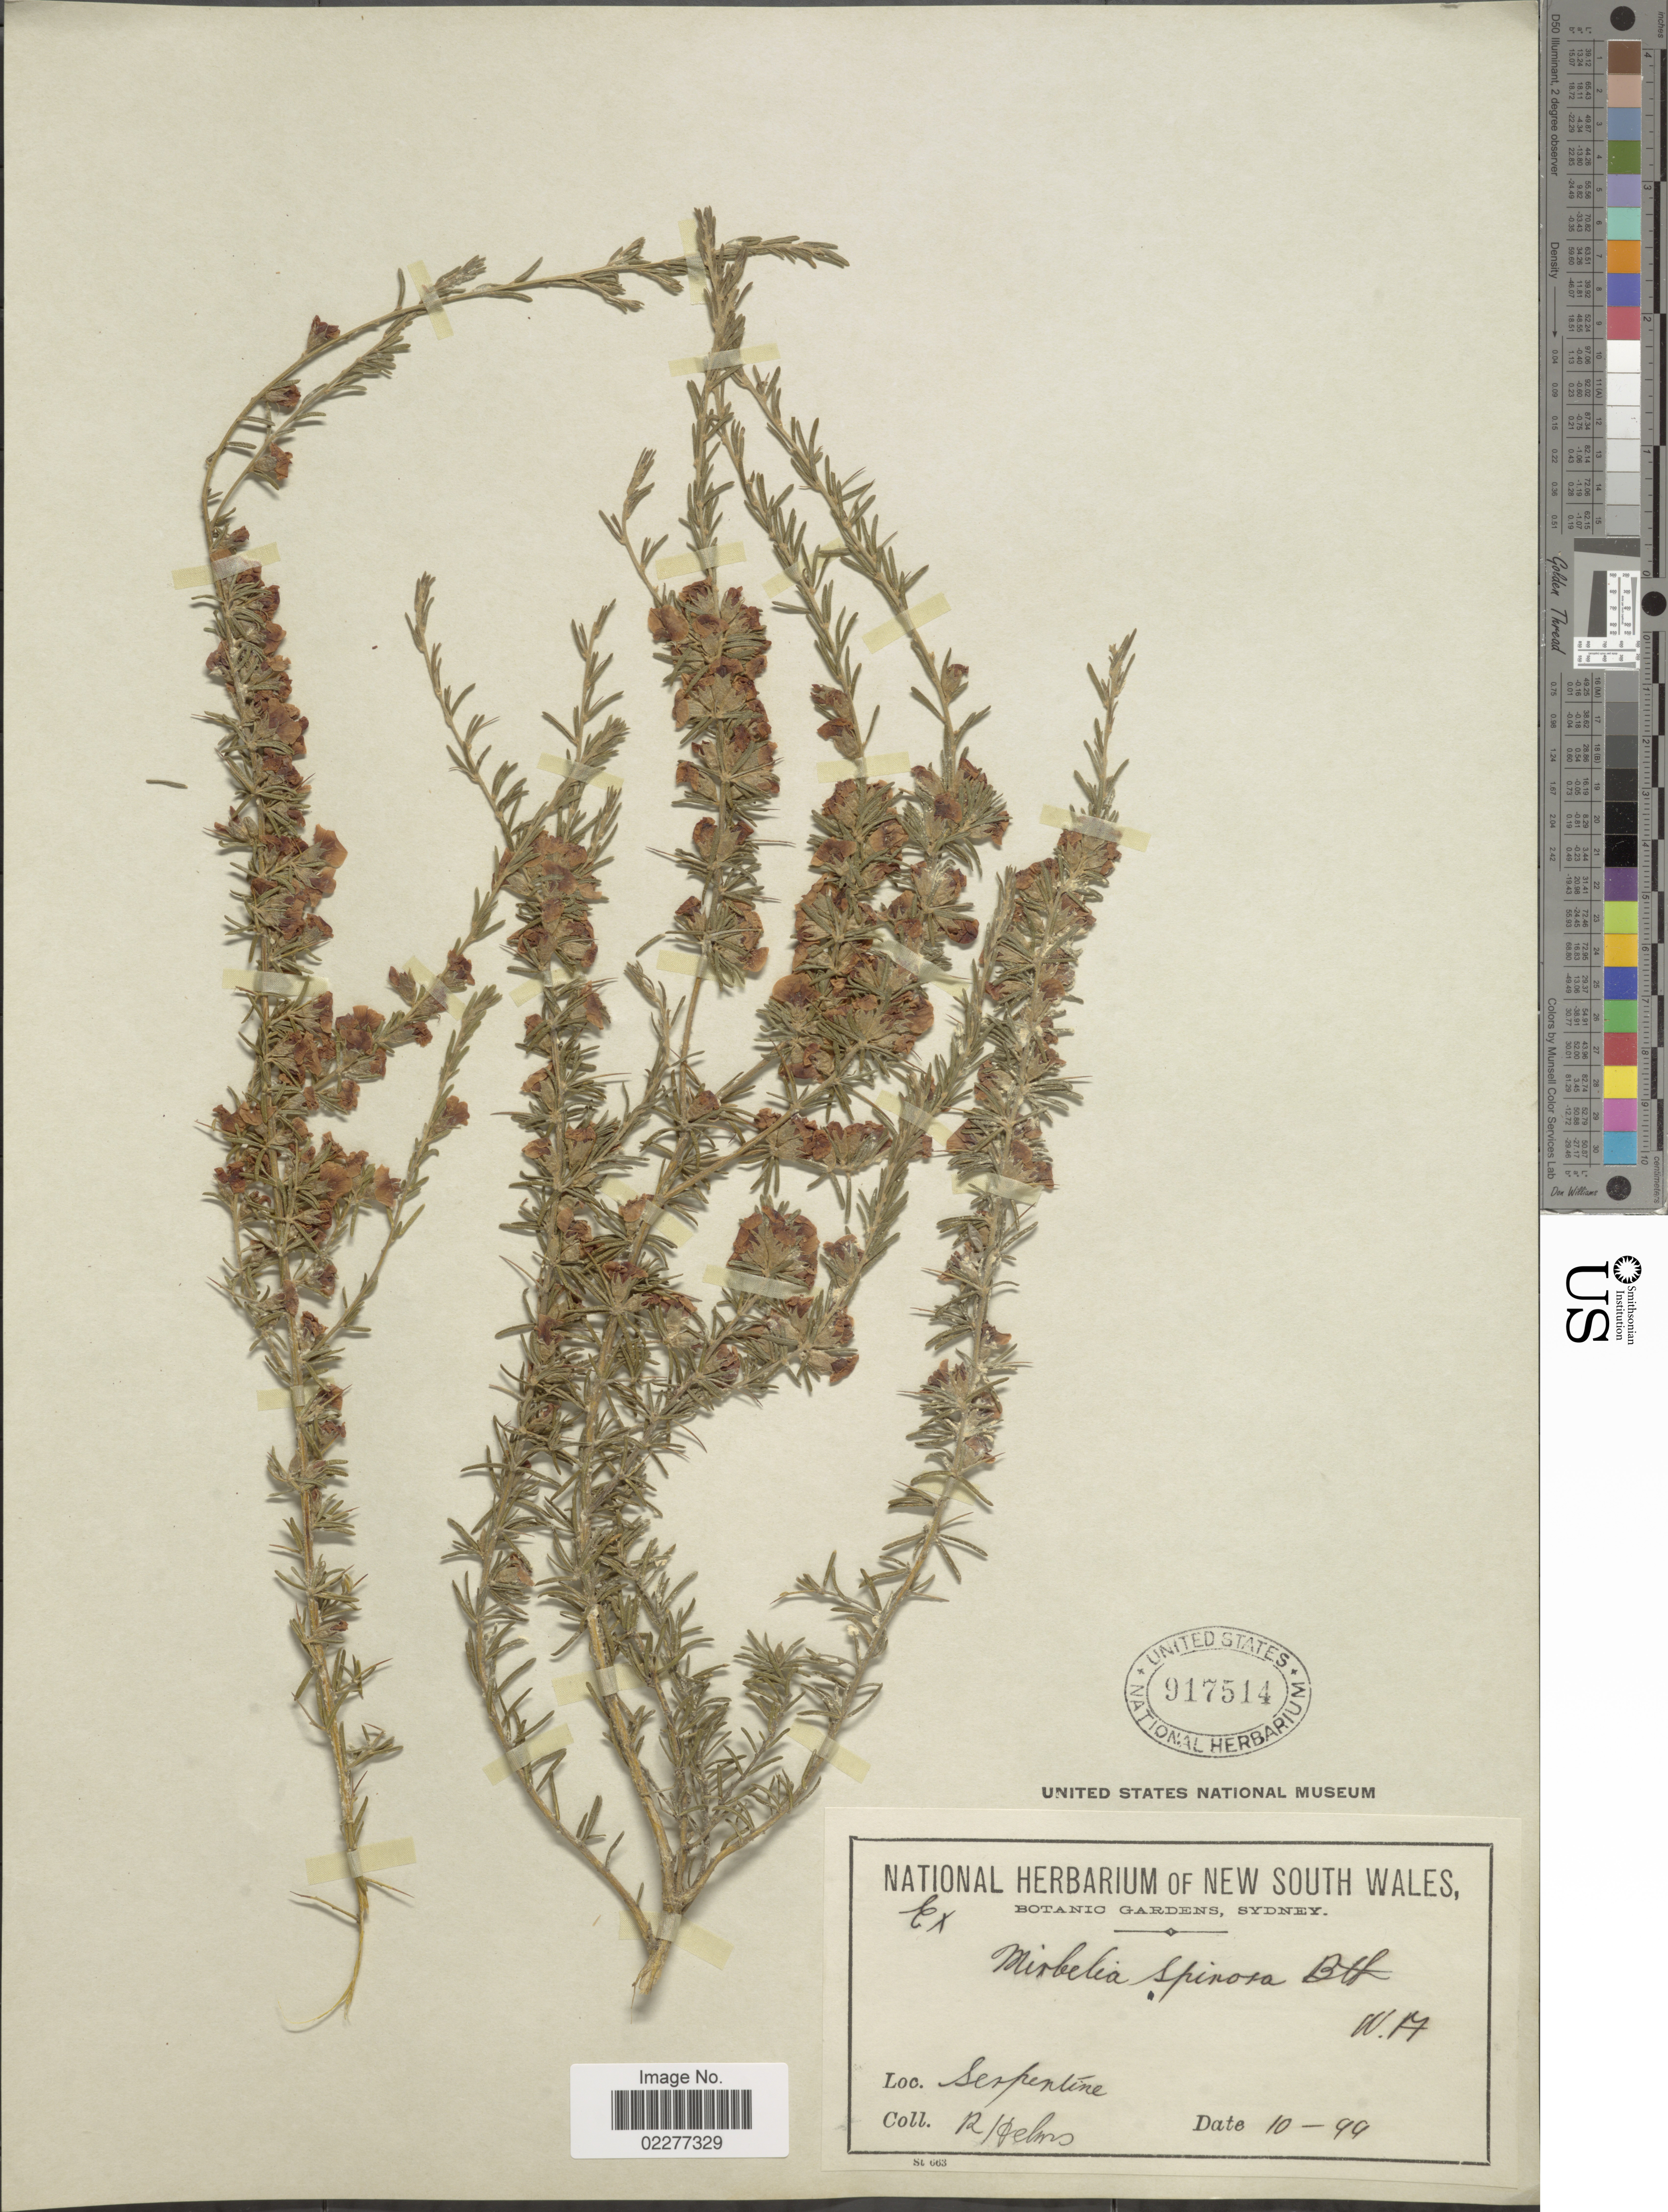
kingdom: Plantae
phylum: Tracheophyta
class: Magnoliopsida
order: Fabales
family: Fabaceae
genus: Mirbelia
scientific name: Mirbelia spinosa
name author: (Benth.) Benth.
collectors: R. Helms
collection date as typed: Transcribed d/m/y: /10/99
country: Australia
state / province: Western Australia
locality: Serpentine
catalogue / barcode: US 917514